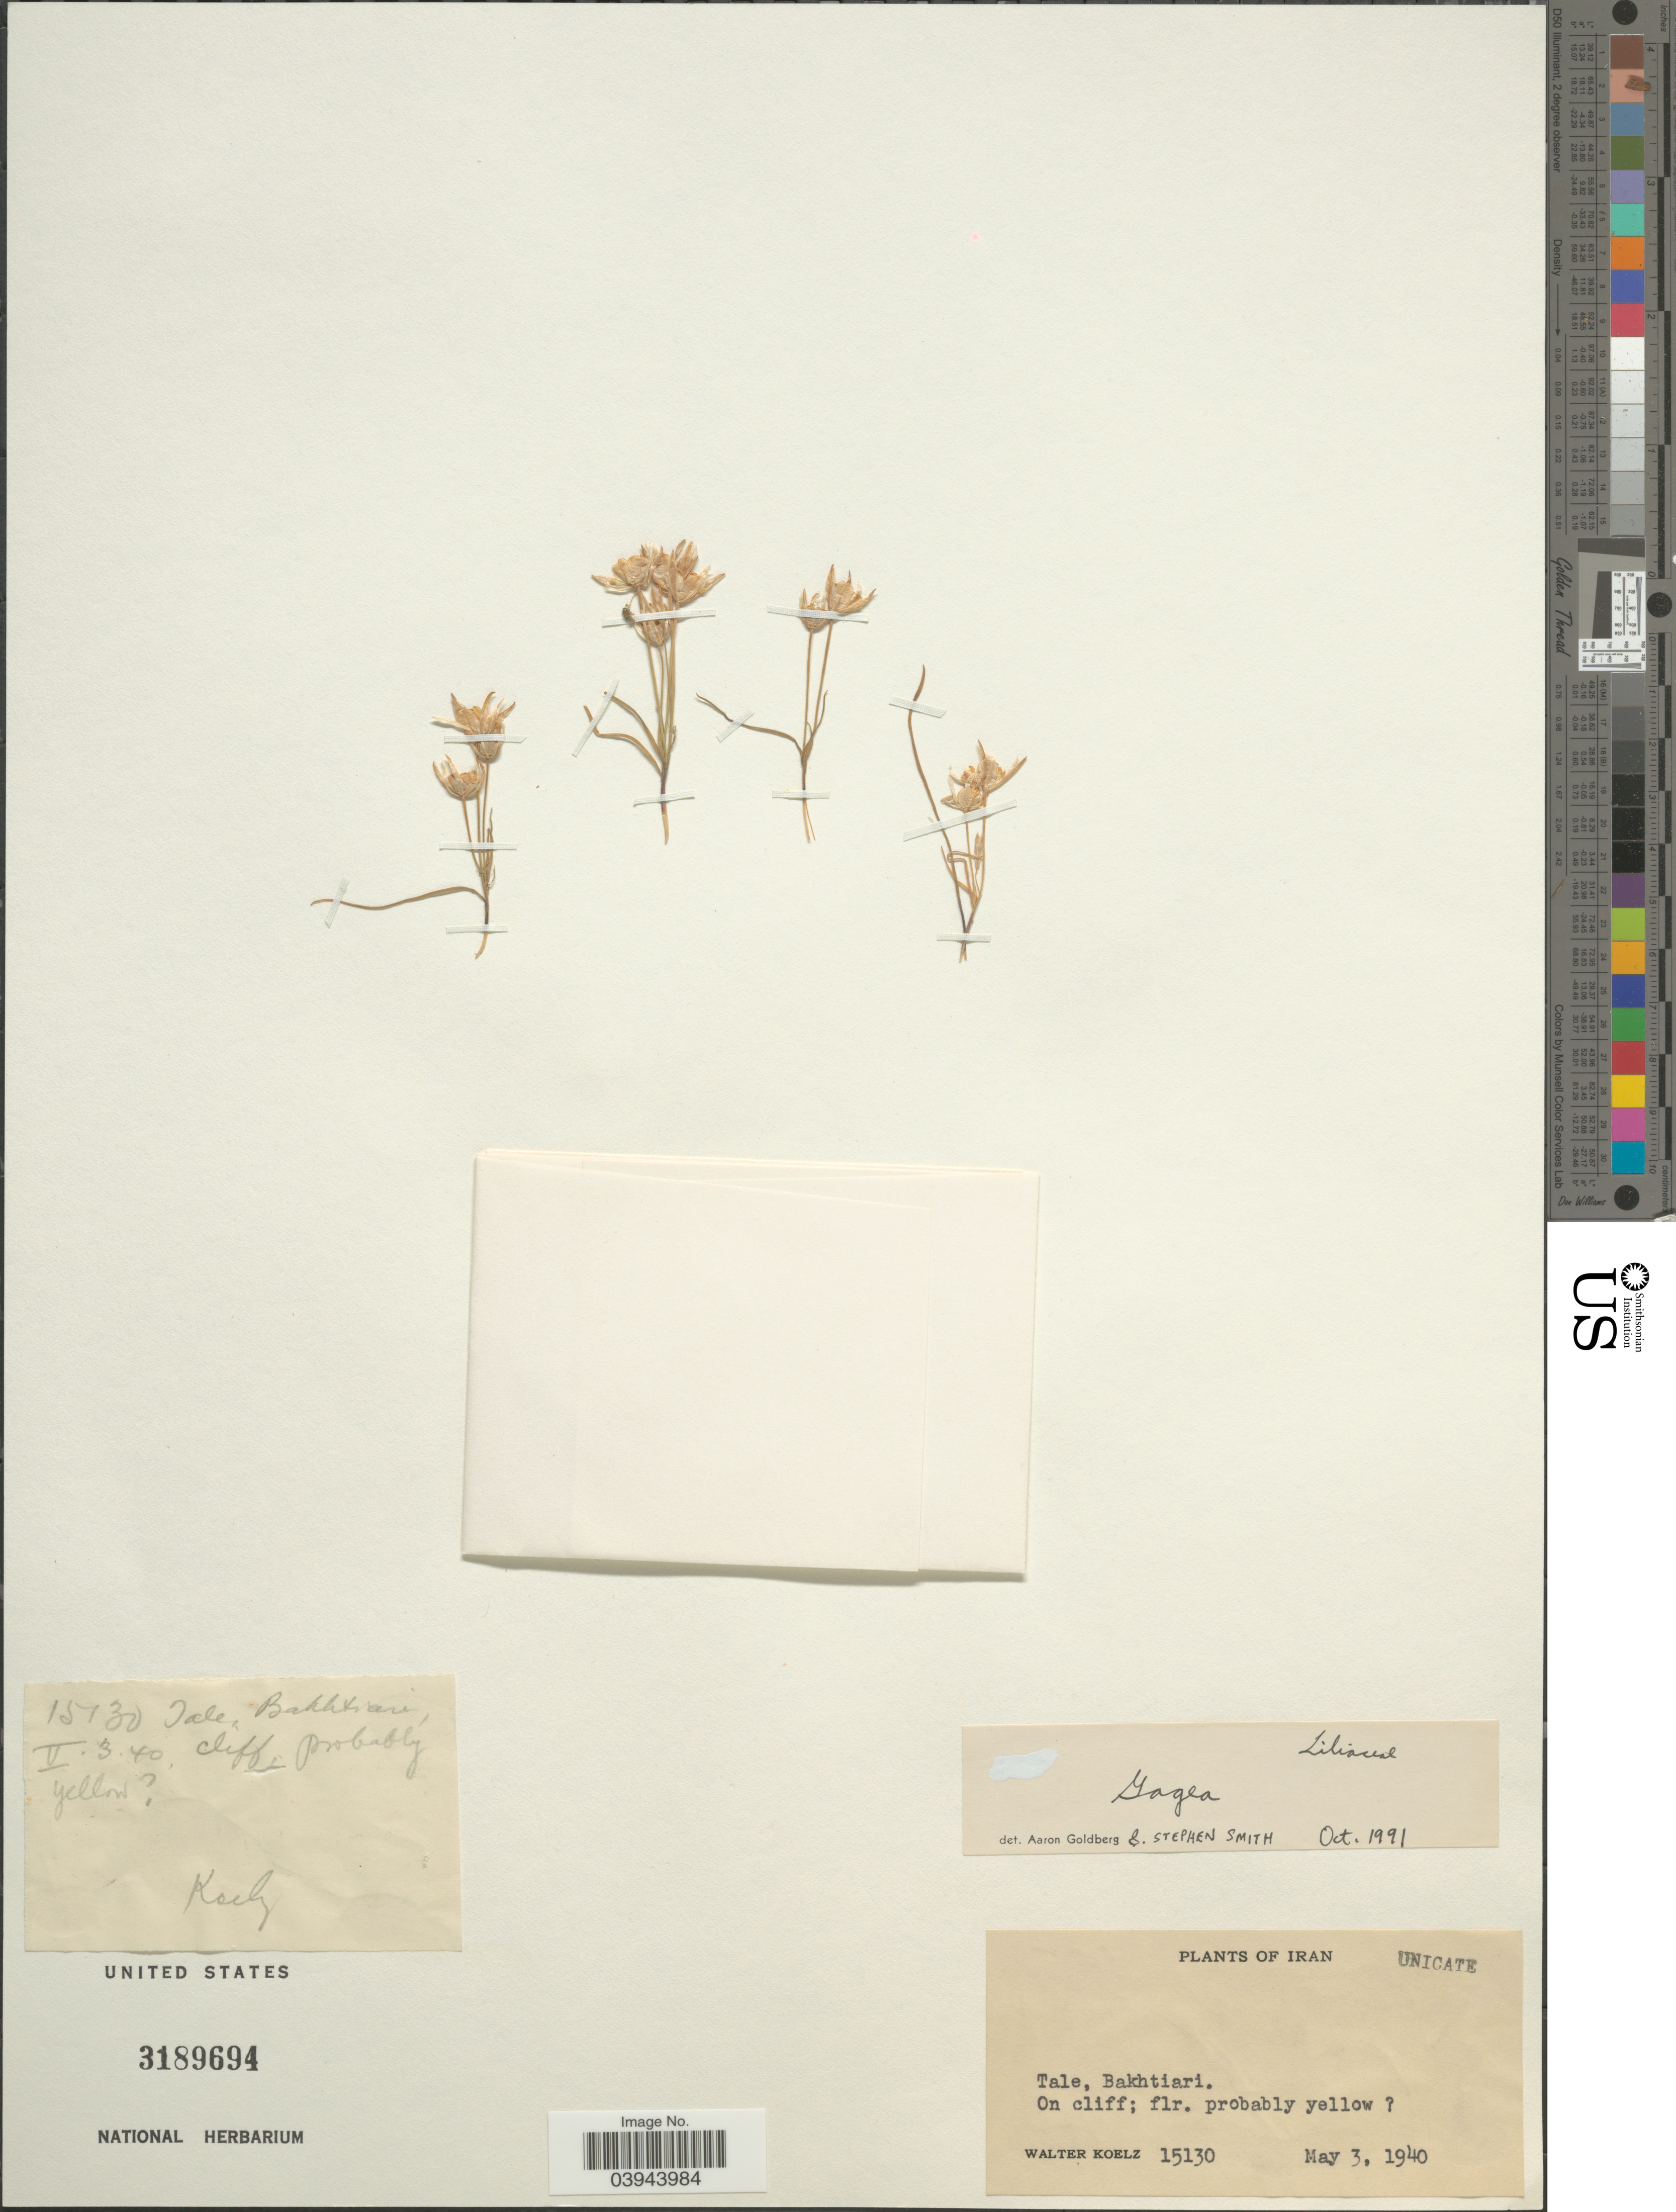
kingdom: Plantae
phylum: Tracheophyta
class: Liliopsida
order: Liliales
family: Liliaceae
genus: Gagea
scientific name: Gagea sp.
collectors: W. N. Koelz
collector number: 15130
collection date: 1940-05-03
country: Iran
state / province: Chahar Mahaal and Bakhtiari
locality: Tale, Bakhtiari.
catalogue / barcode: US 3189694